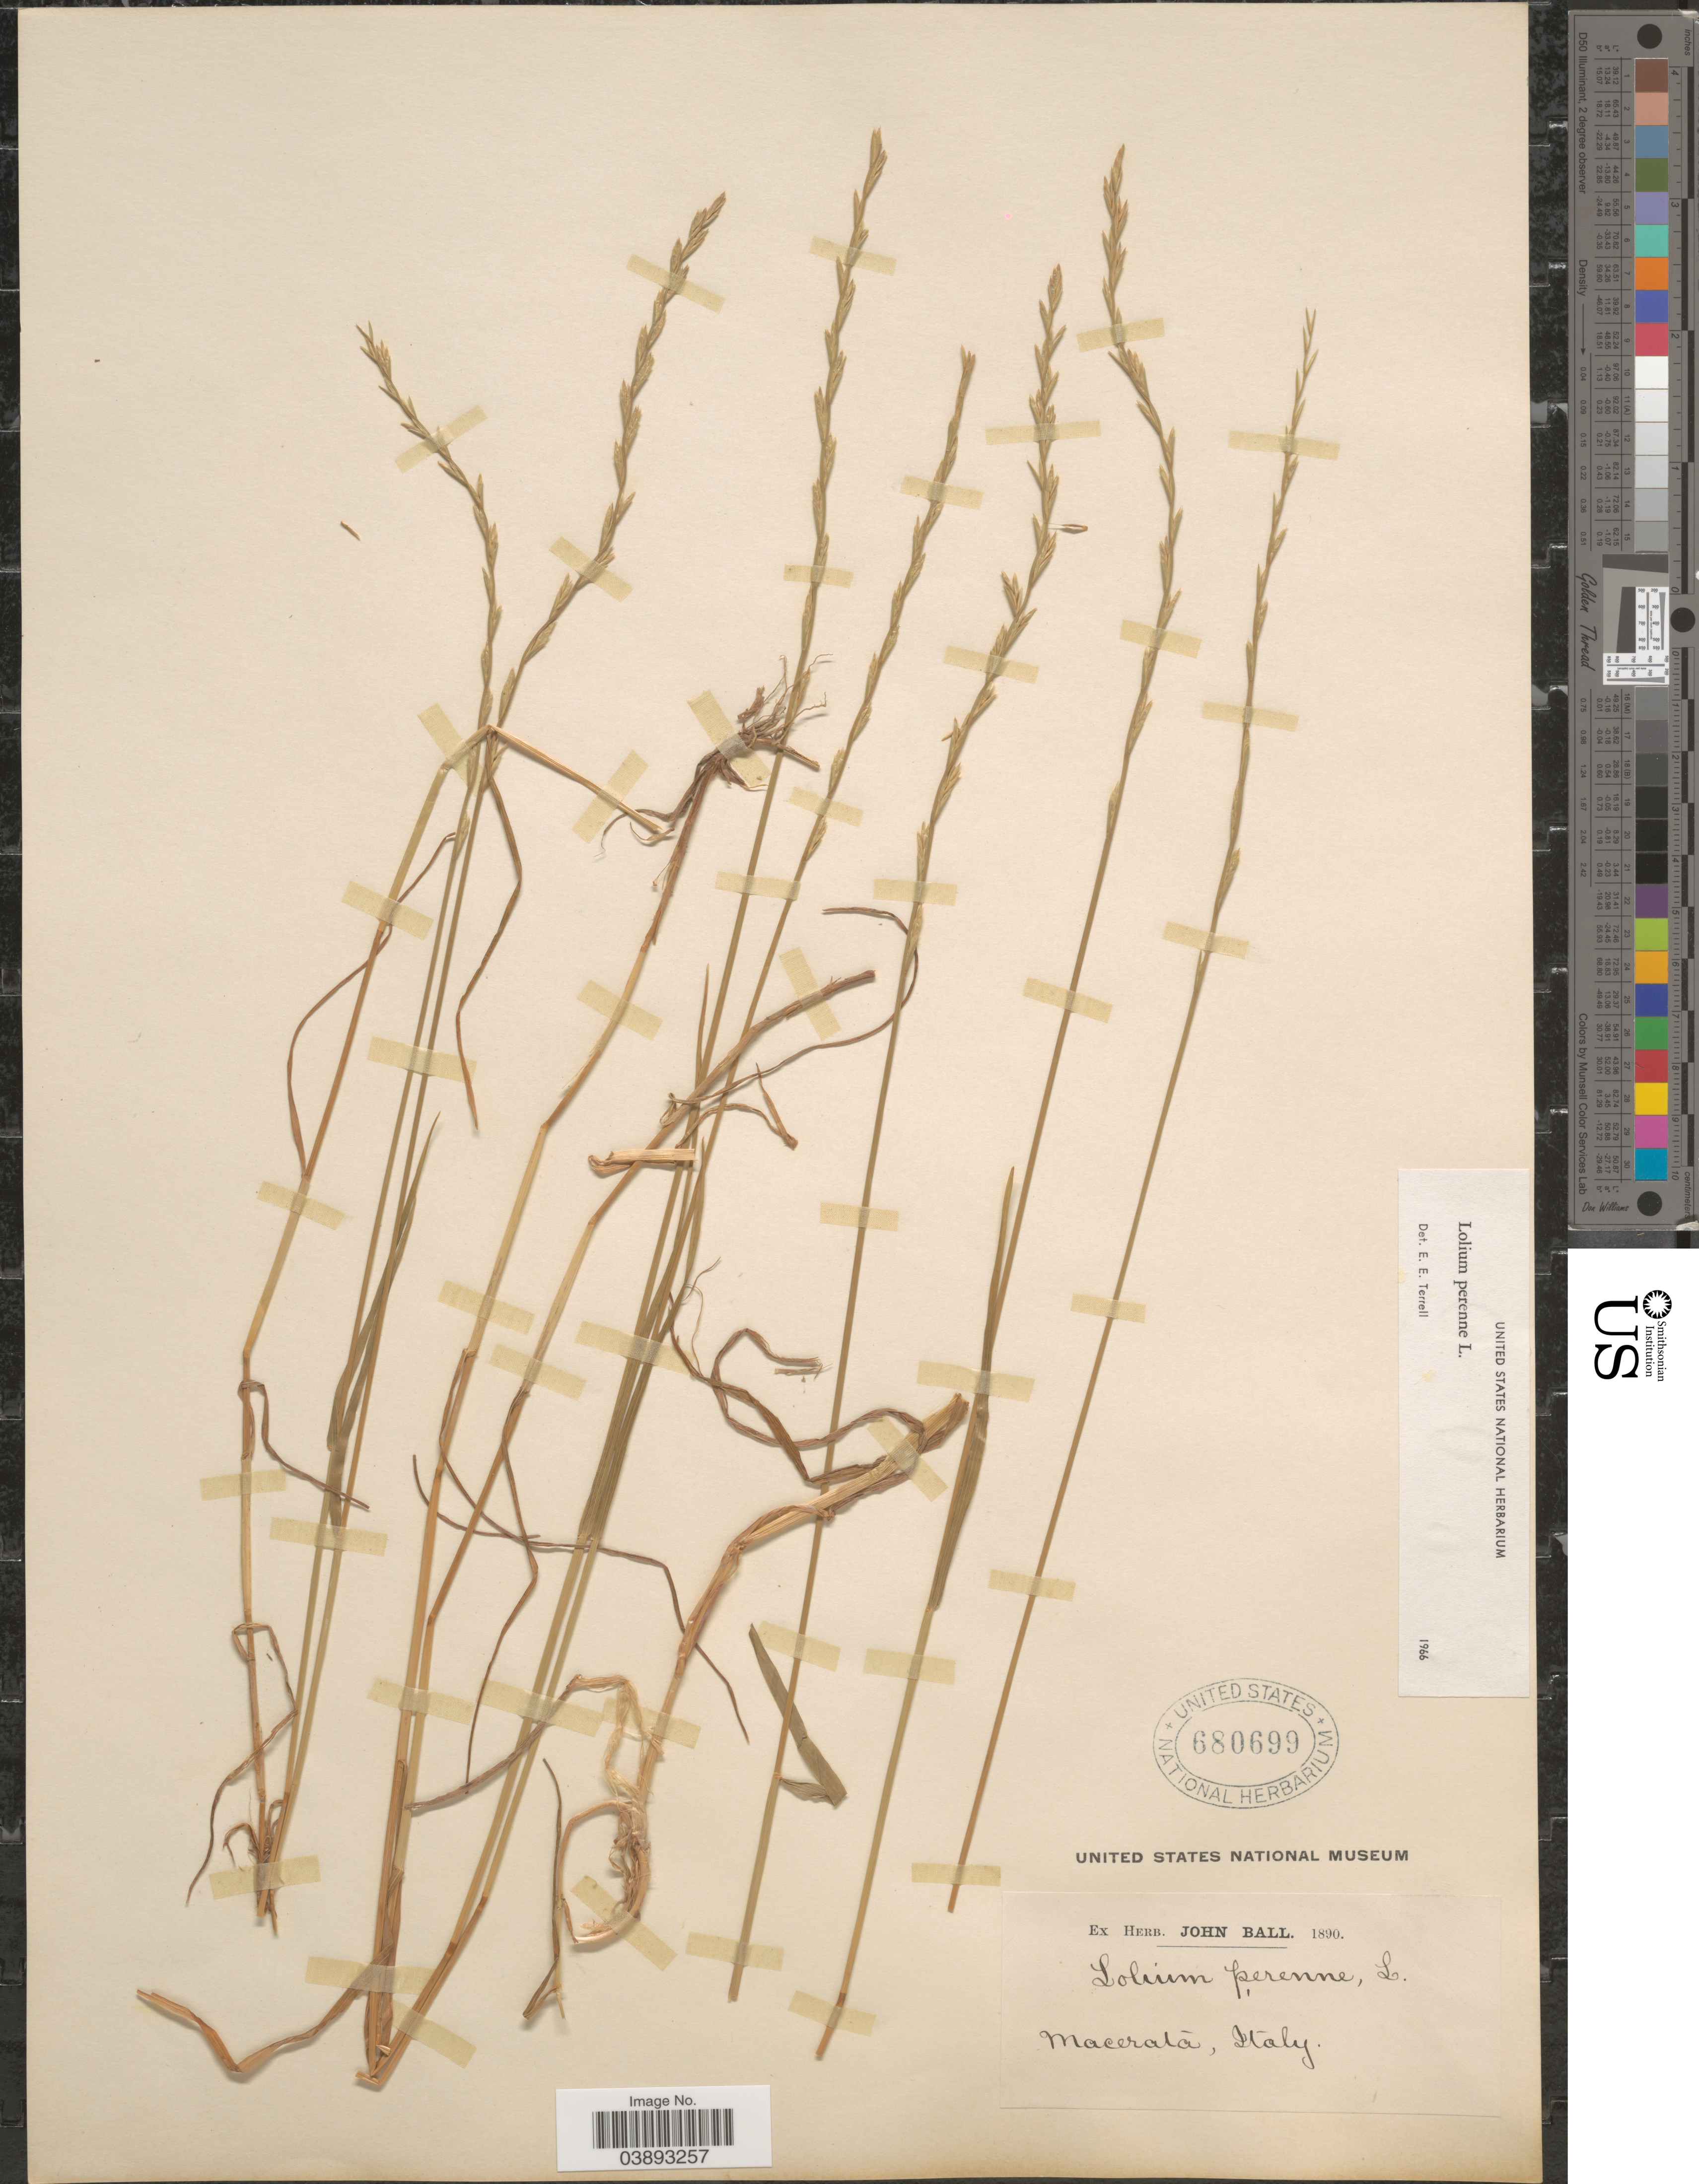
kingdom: Plantae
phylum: Tracheophyta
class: Liliopsida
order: Poales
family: Poaceae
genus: Lolium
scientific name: Lolium perenne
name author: L.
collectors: ex herb. John Ball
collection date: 1890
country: Italy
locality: Macerata.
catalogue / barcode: US 680699